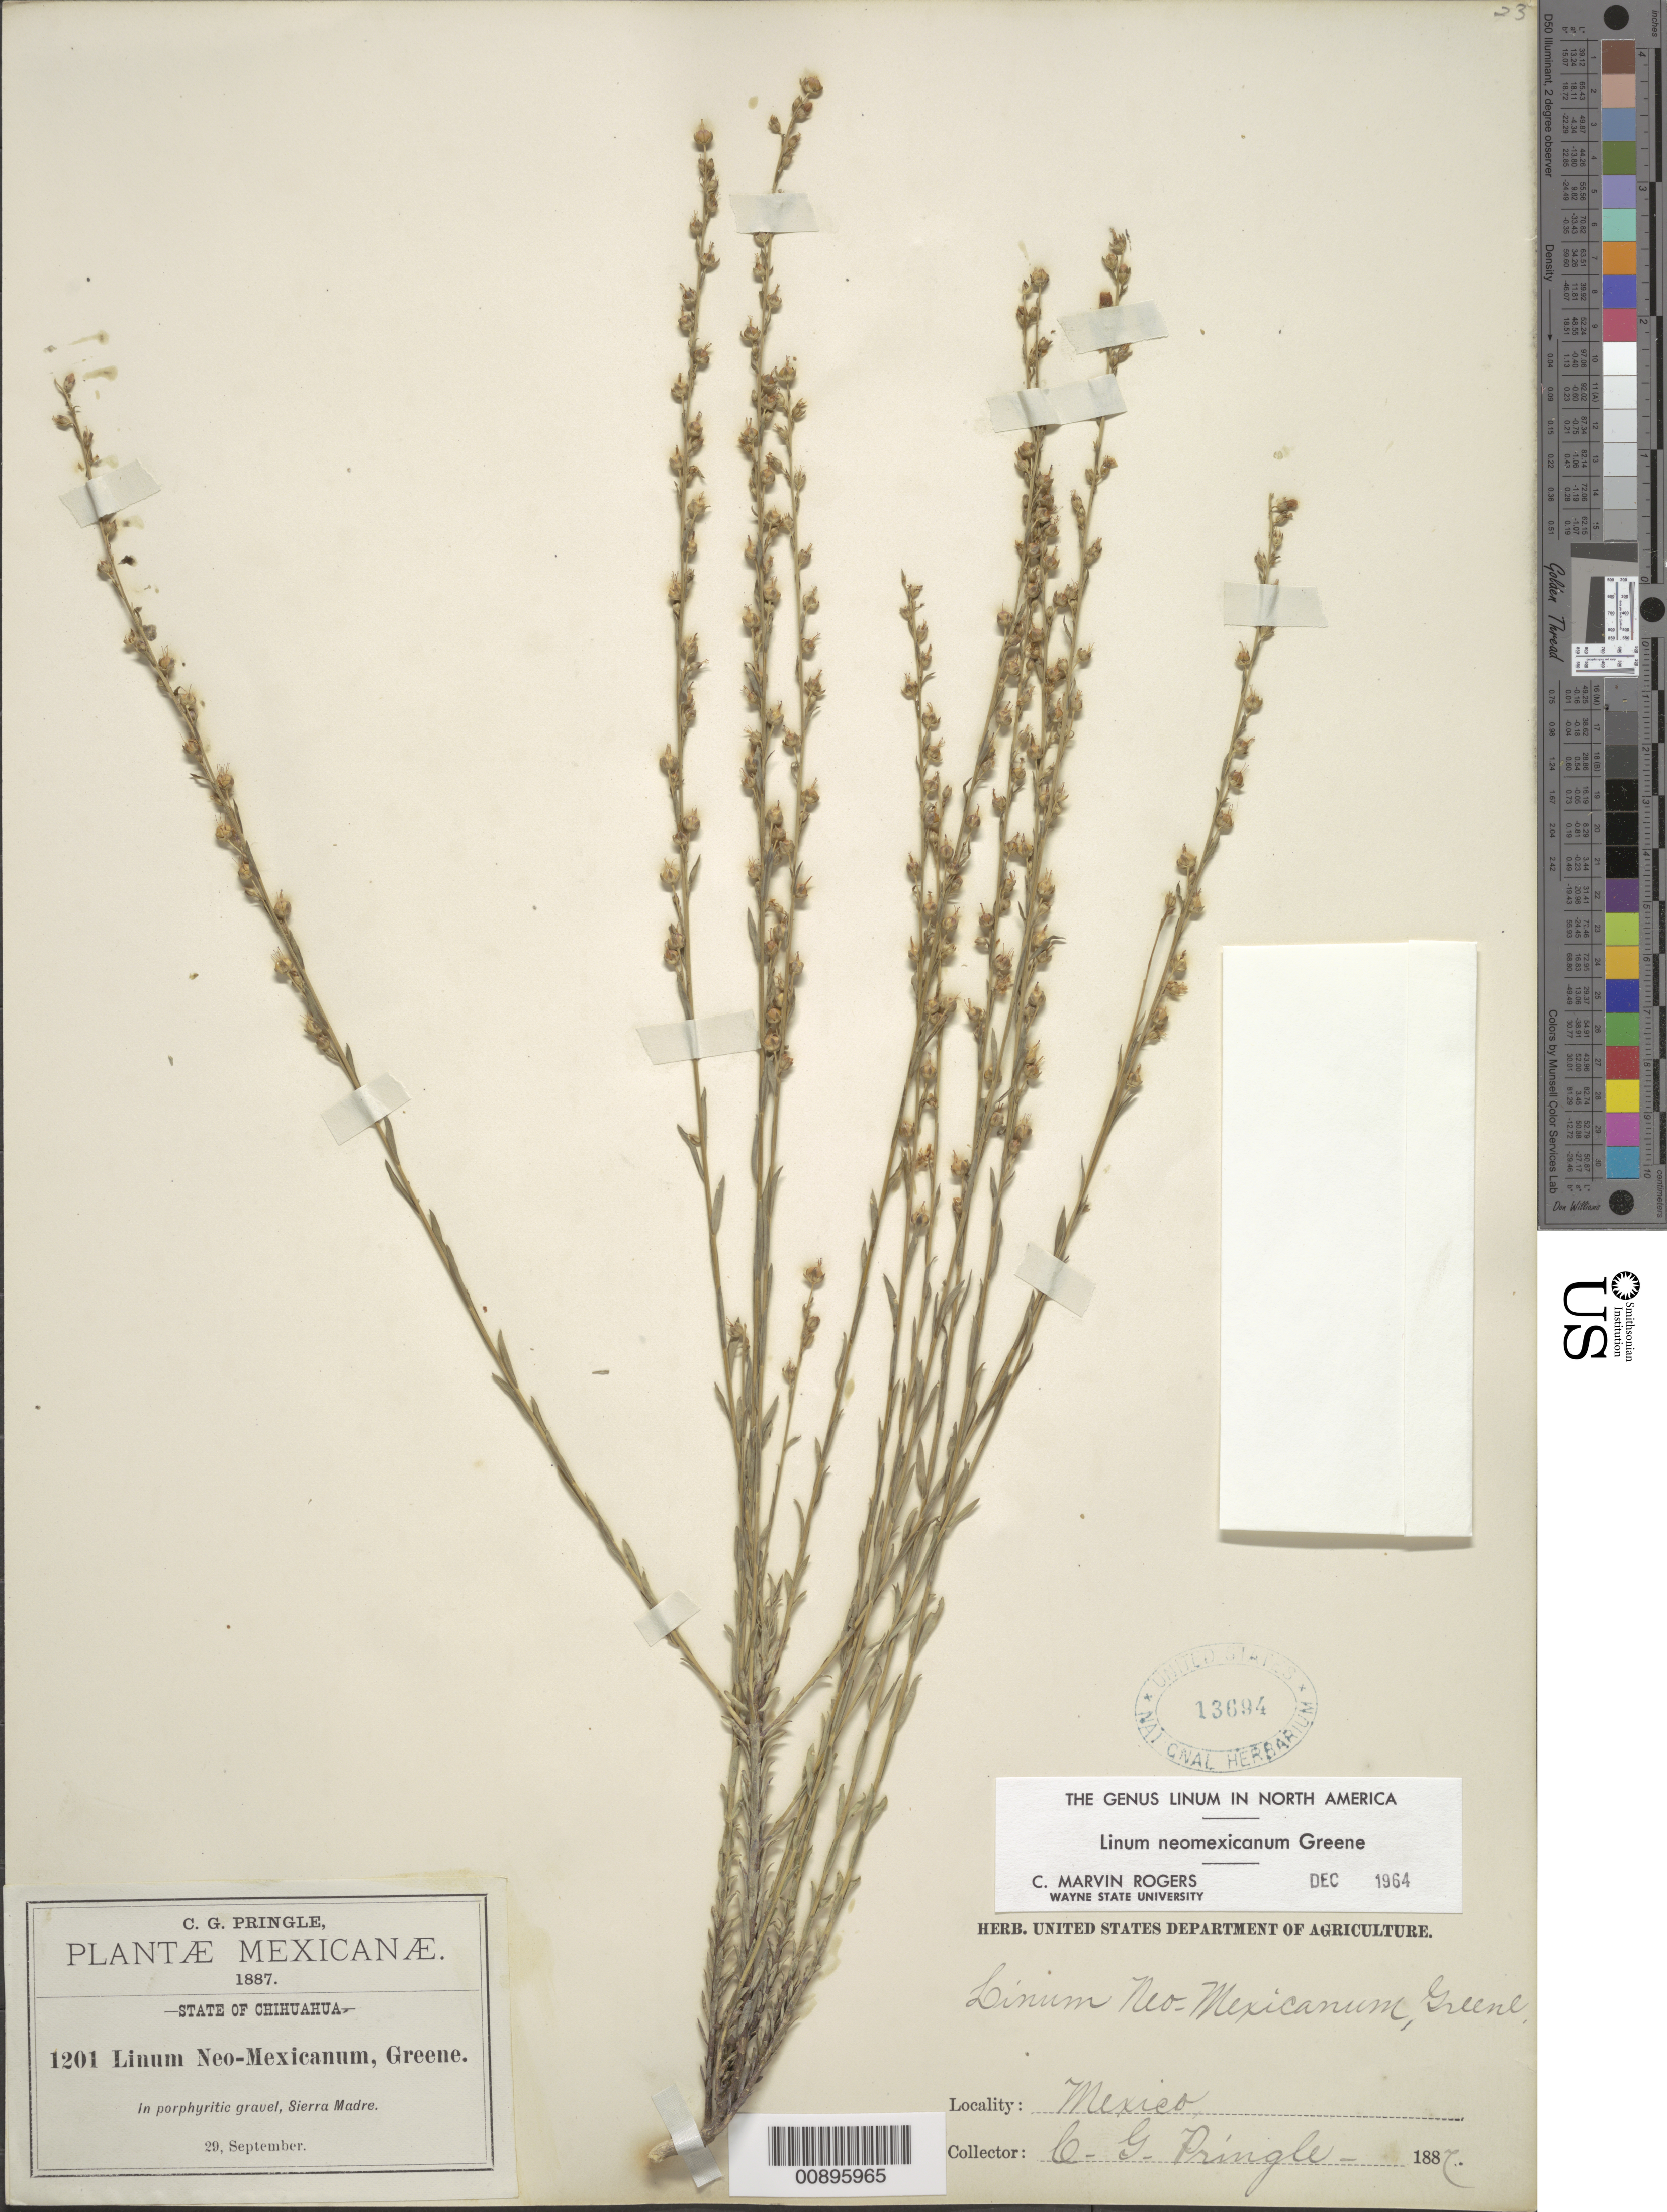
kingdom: Plantae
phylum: Tracheophyta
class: Magnoliopsida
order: Malpighiales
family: Linaceae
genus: Linum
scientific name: Linum neomexicanum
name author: Greene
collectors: C. G. Pringle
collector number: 1201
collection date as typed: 29 Sep 1887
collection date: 1887-09-29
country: Mexico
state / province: Chihuahua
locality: Sierra Madre, Chihuahua.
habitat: In porphyritic gravel.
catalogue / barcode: US 13694